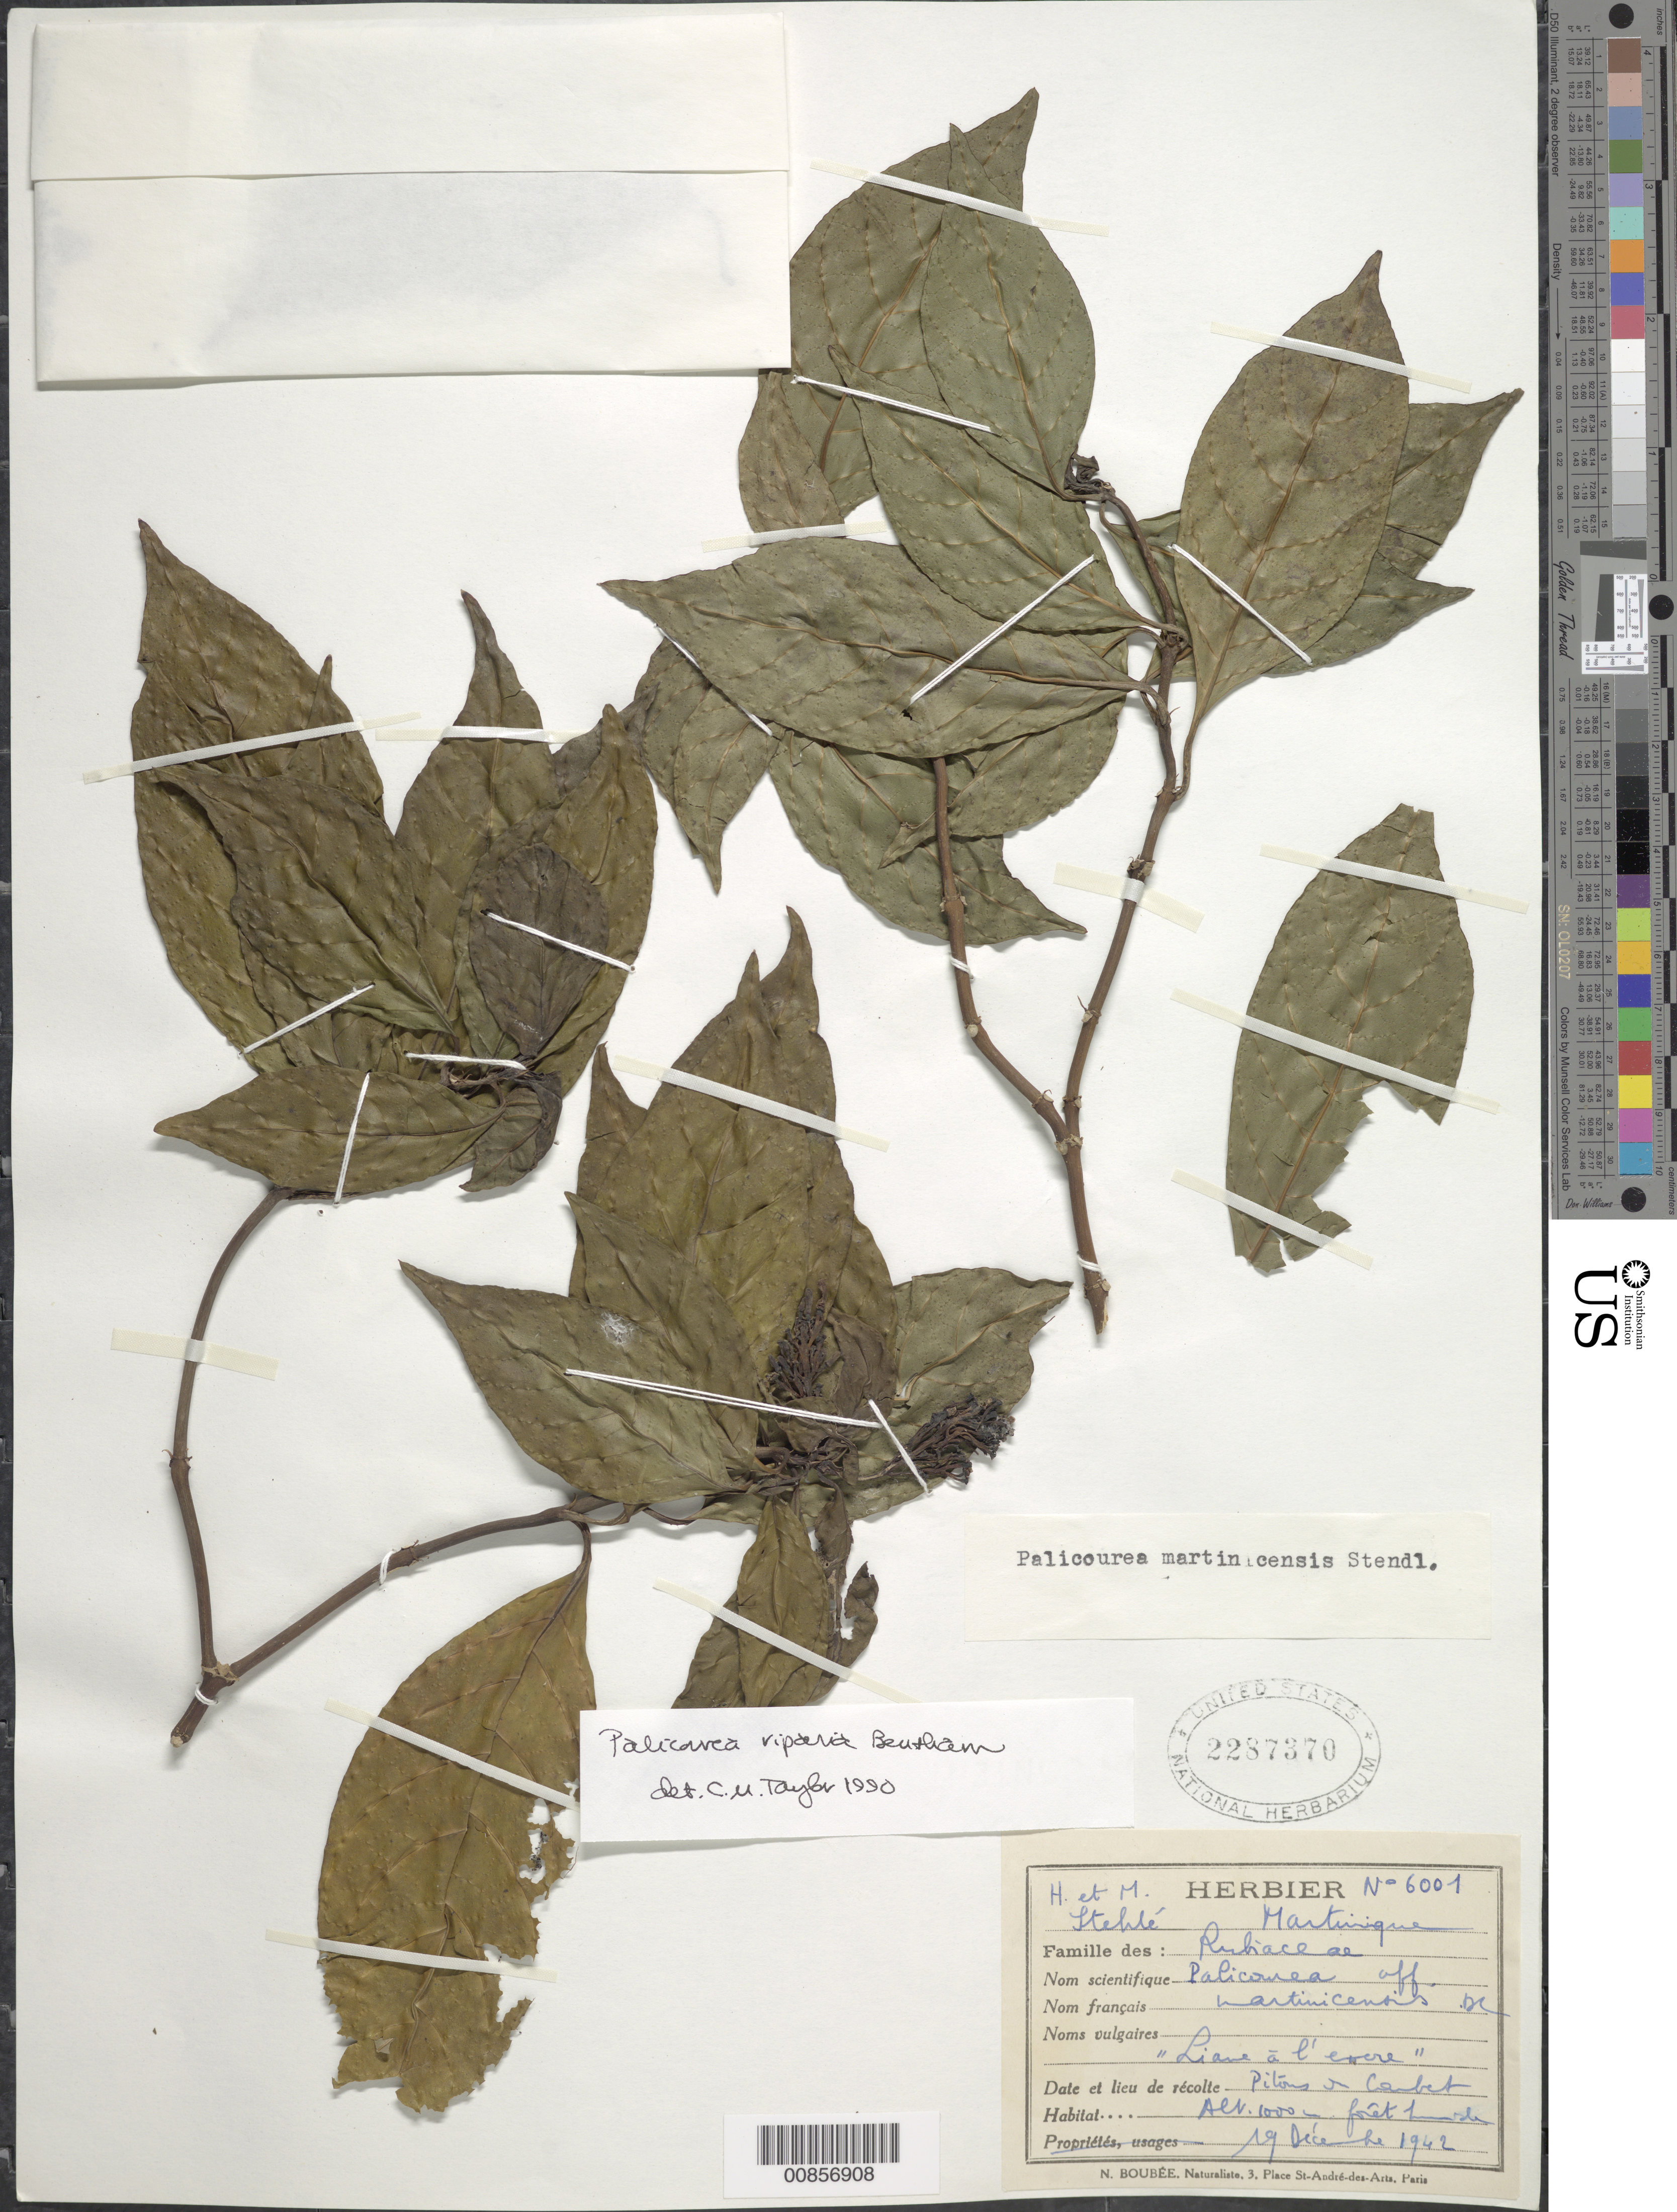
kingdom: Plantae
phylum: Tracheophyta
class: Magnoliopsida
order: Gentianales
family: Rubiaceae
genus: Palicourea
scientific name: Palicourea croceoides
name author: Desv. ex Ham.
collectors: H. Stehlé & M. Stehlé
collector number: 6001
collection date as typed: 19 Dec 1942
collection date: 1942-12-19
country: Martinique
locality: Pitons du Carbet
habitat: Rainforest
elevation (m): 1000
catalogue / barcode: US 2287370